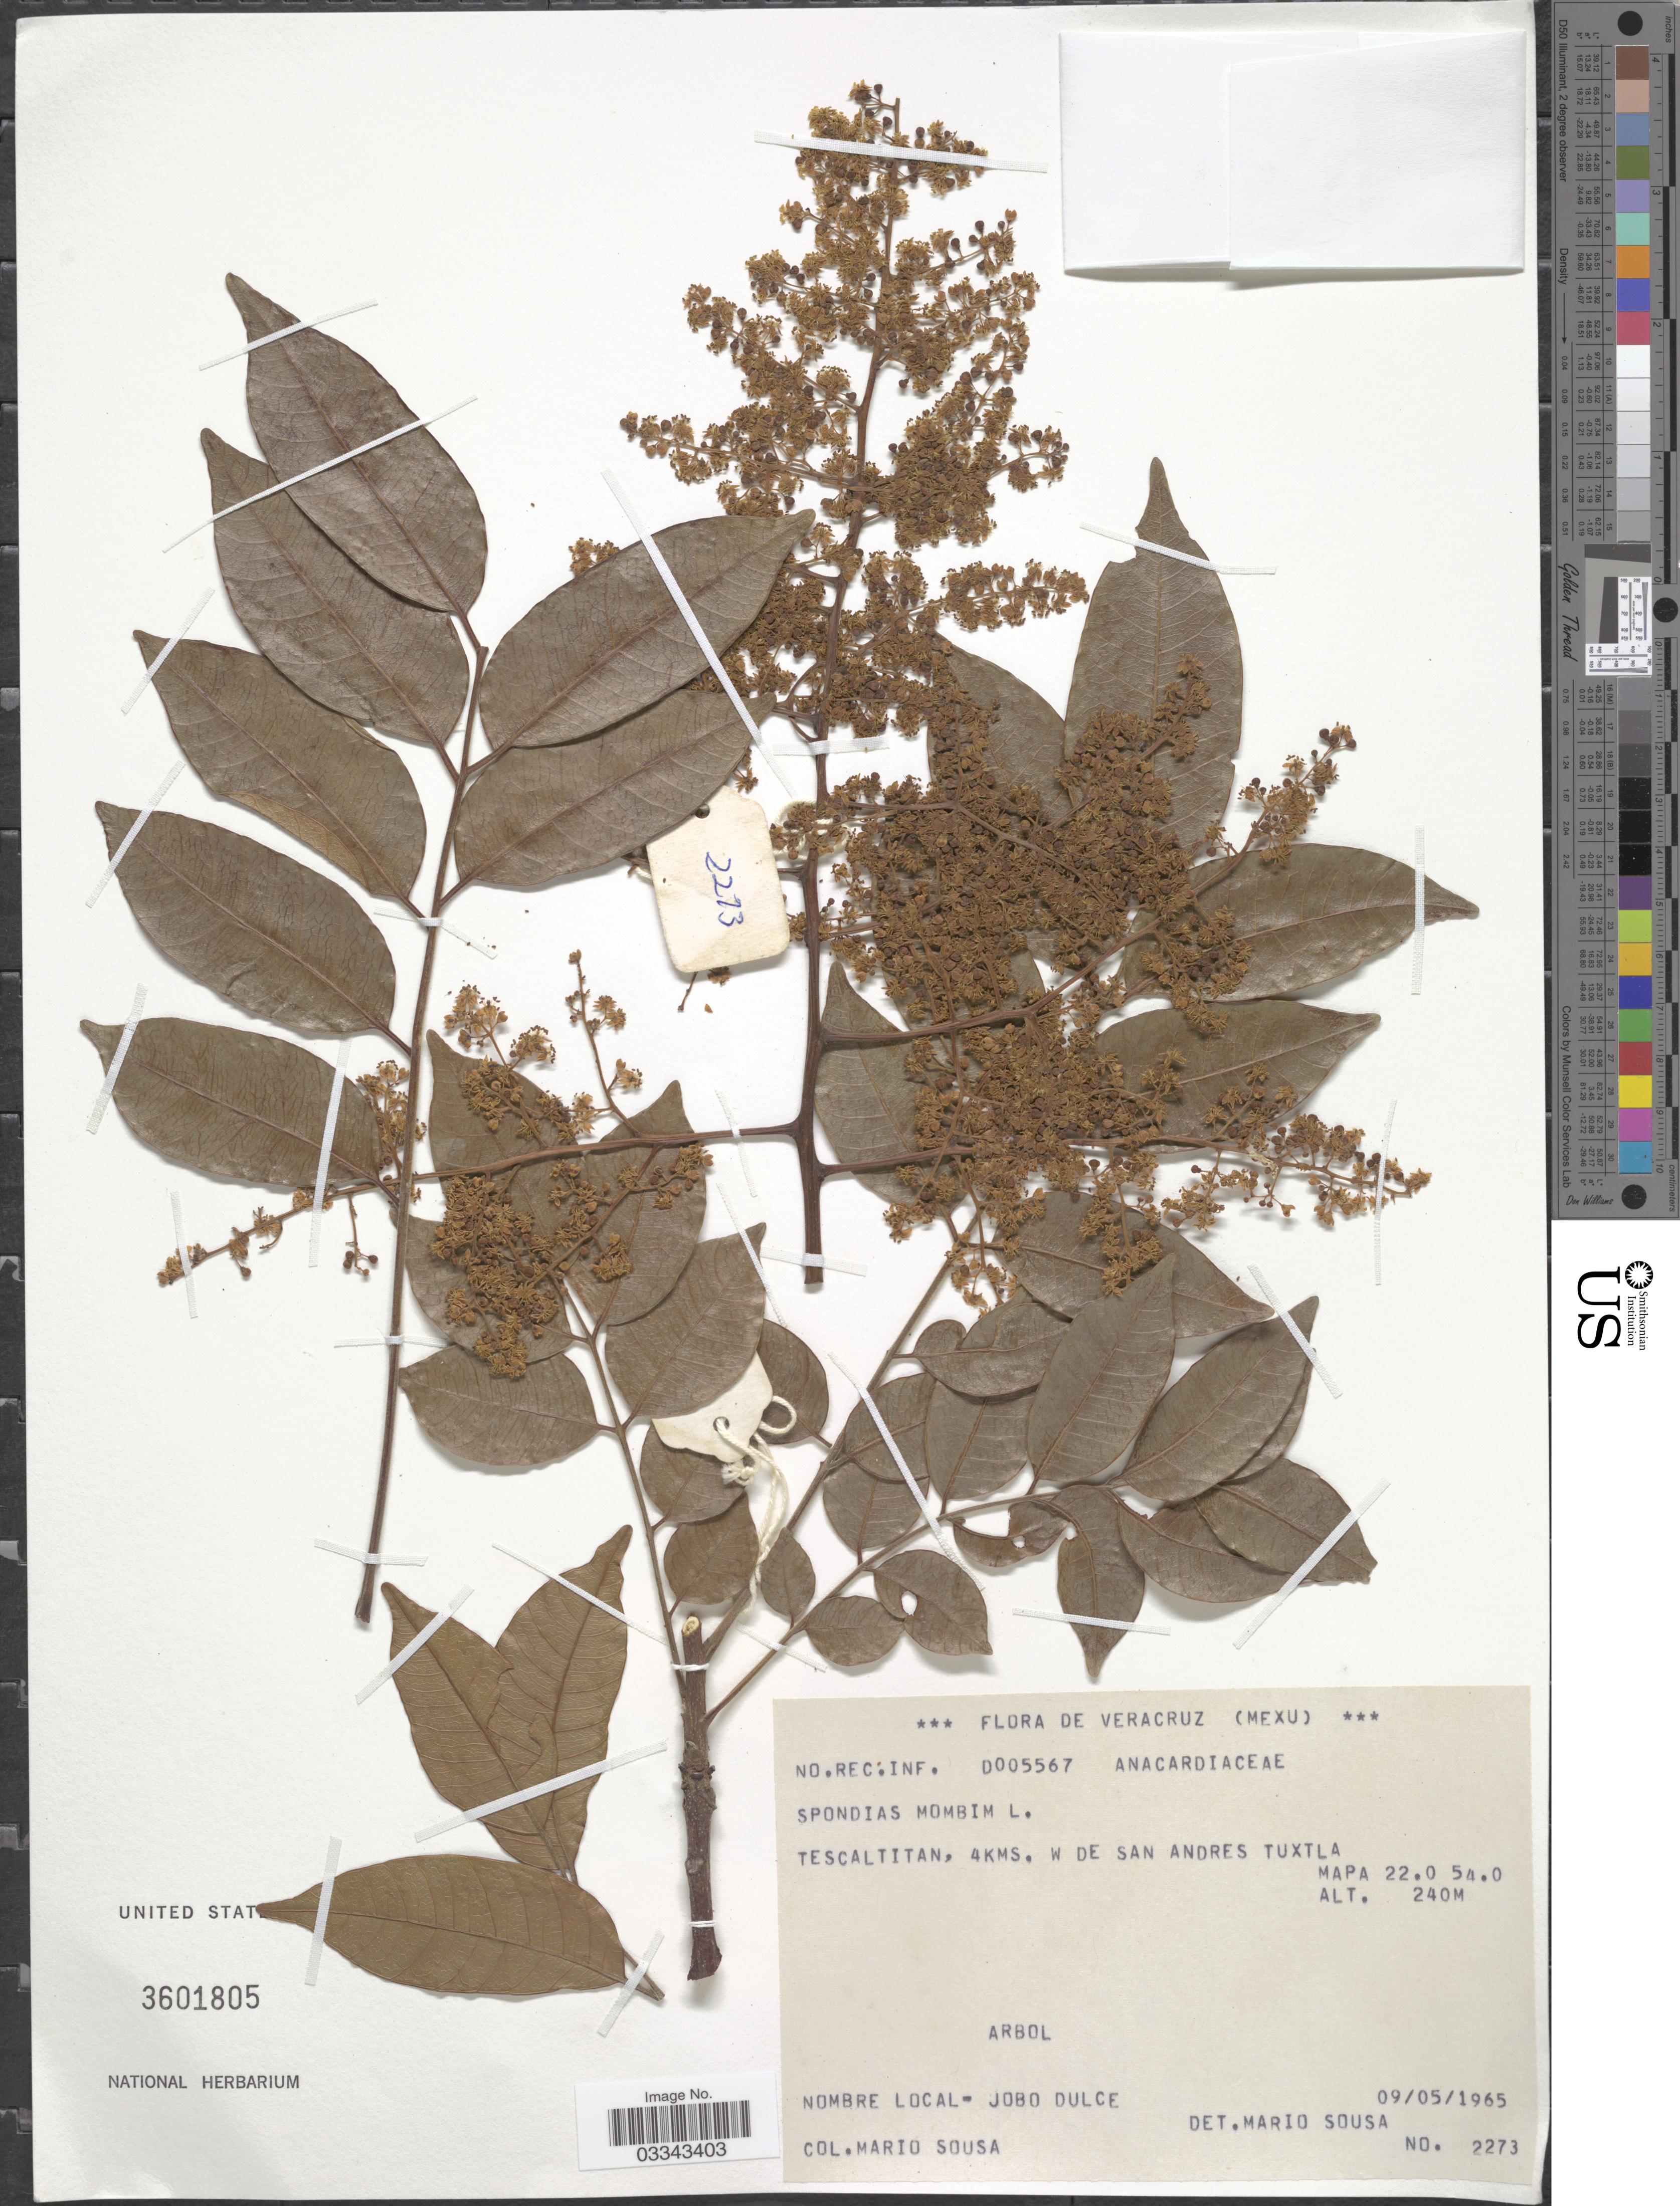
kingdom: Plantae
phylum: Tracheophyta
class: Magnoliopsida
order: Sapindales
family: Anacardiaceae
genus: Spondias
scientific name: Spondias mombin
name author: L.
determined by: Mitchell, John D.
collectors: M. Sousa S.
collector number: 2273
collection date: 1965-05-09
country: Mexico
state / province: Veracruz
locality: Veracruz. Tescalititan, 4kms. W de San Andres Tuxtla mapa 22.0 54.0.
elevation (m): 240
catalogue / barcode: US 3601805